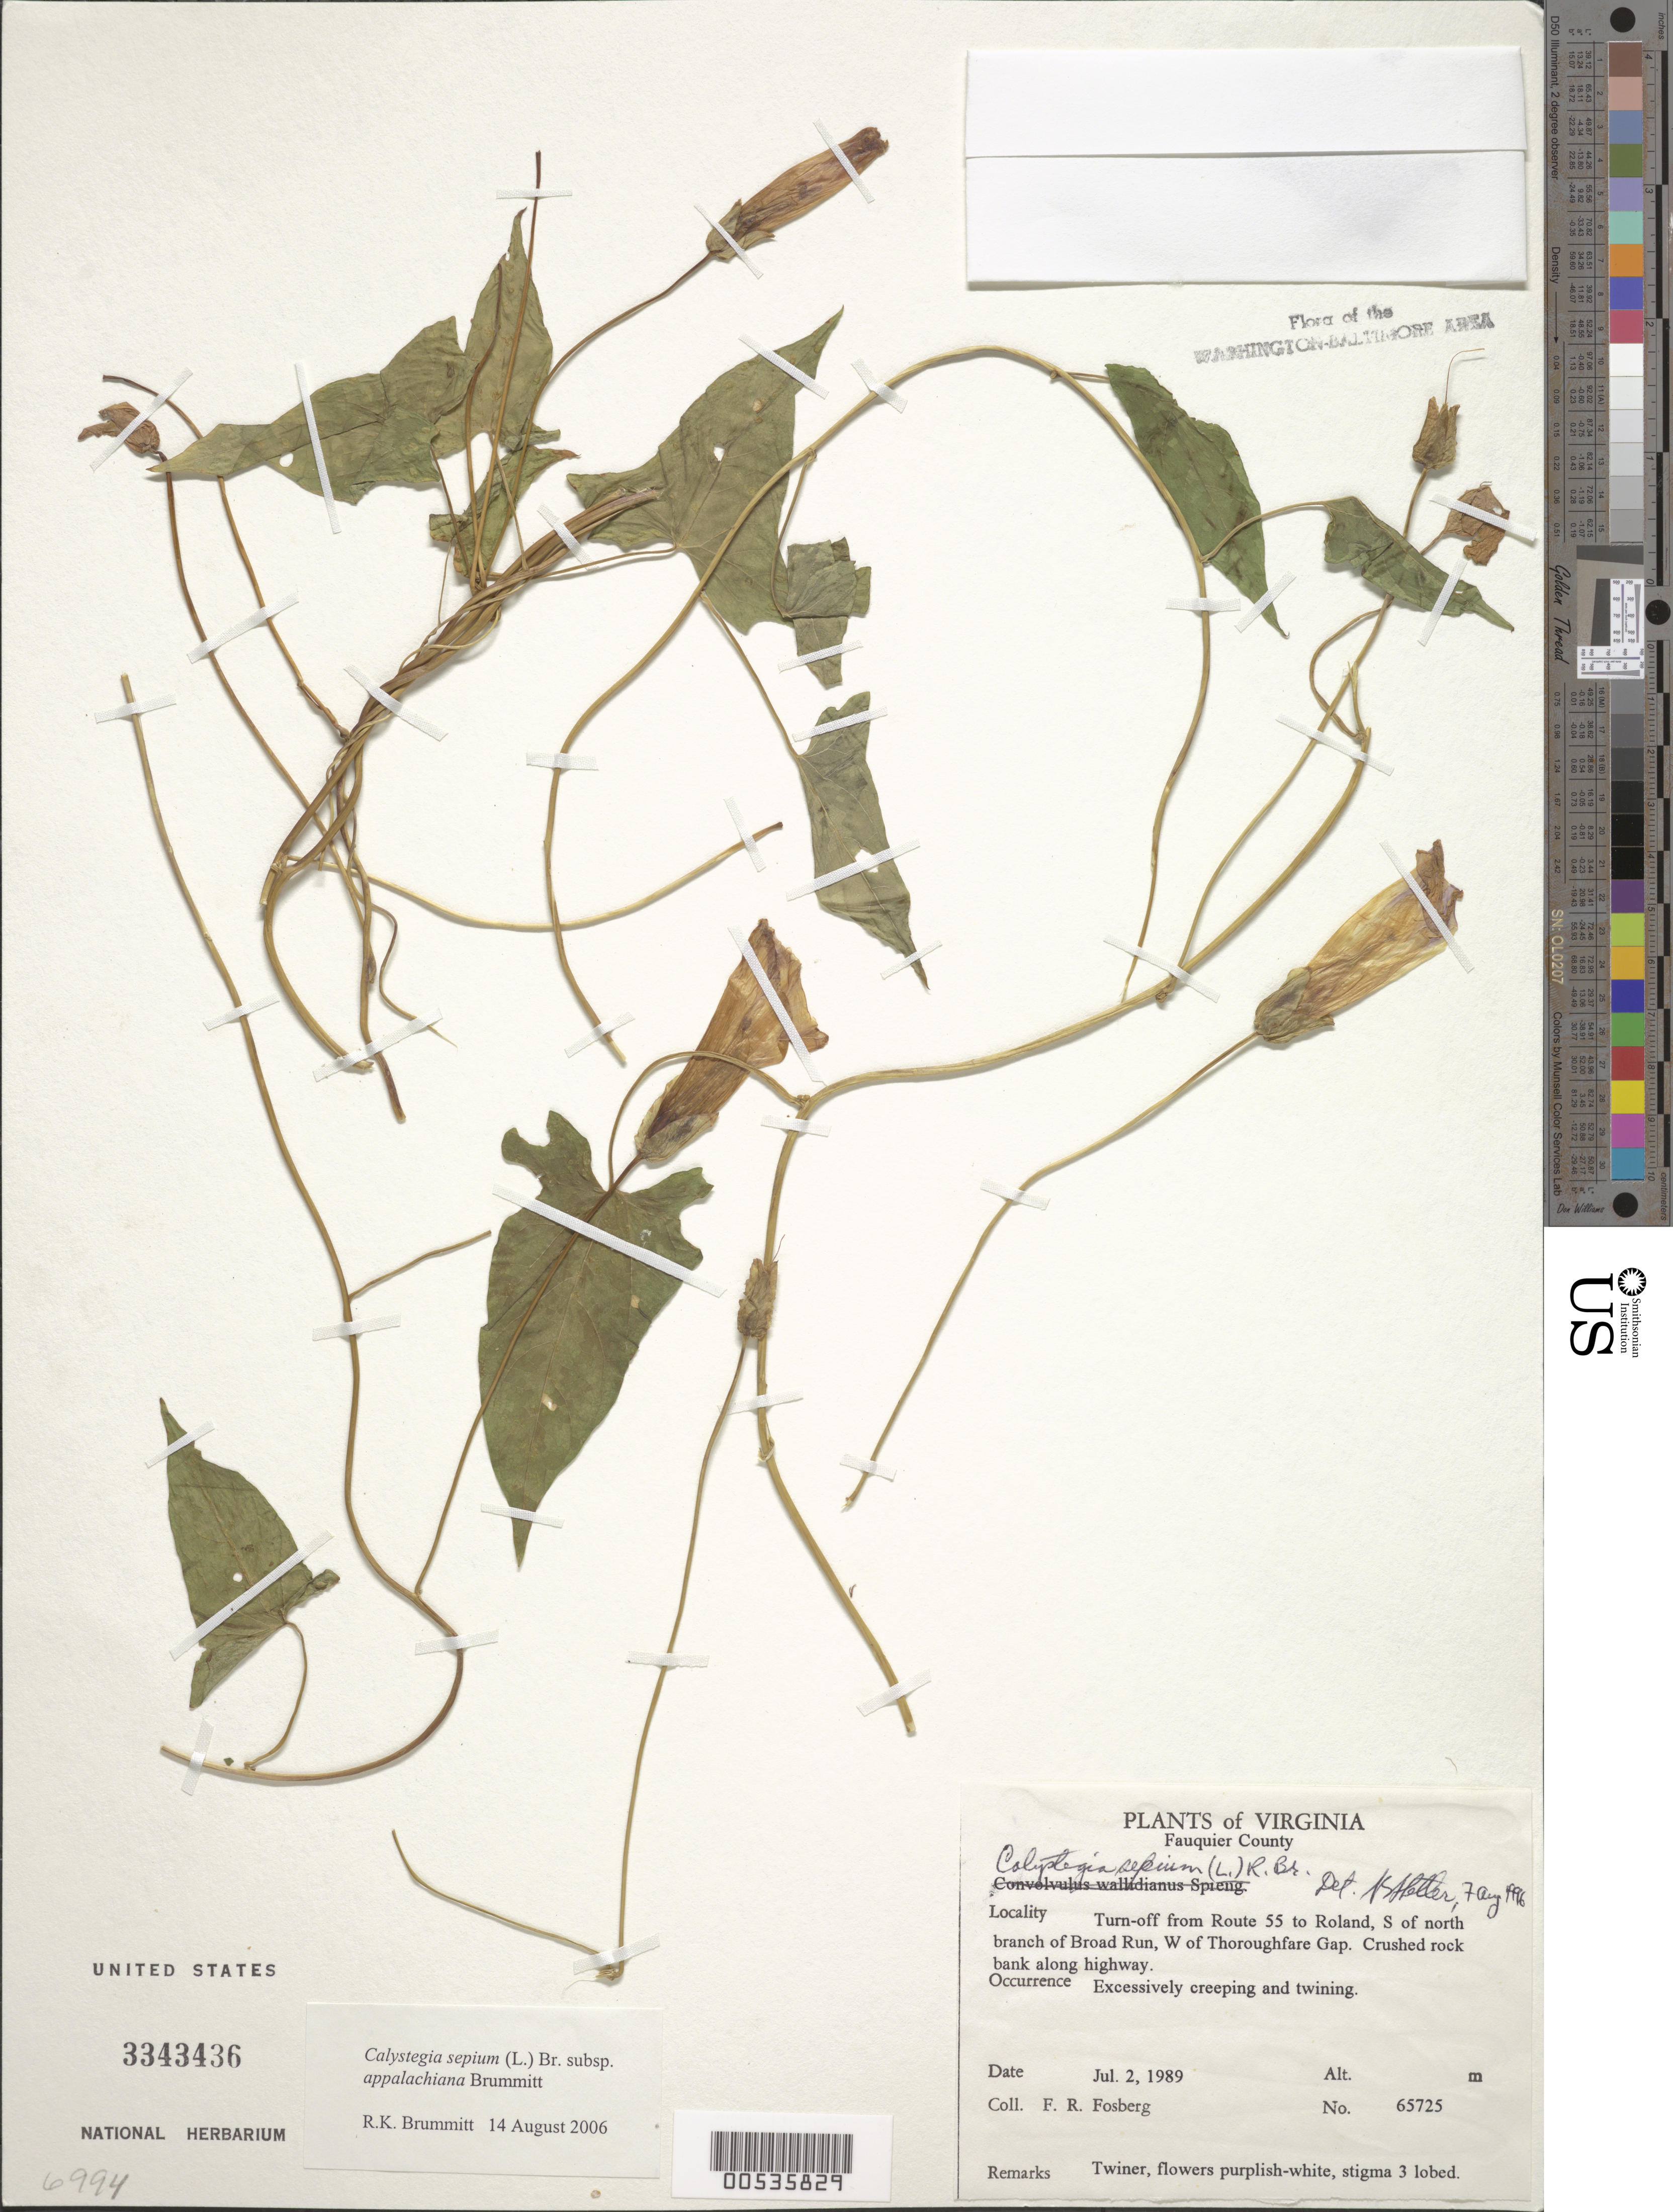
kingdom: Plantae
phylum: Tracheophyta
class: Magnoliopsida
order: Solanales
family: Convolvulaceae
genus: Calystegia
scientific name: Calystegia sepium subsp. appalachiana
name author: Brummitt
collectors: F. R. Fosberg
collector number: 65725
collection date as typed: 02 Jul 1989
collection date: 1989-07-02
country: United States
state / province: Virginia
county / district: Fauquier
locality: Off of Route 55 to Roland, S of north Branch of Broad Run, W of Thorofare Gap Bull Run Mts.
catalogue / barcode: US 3343436